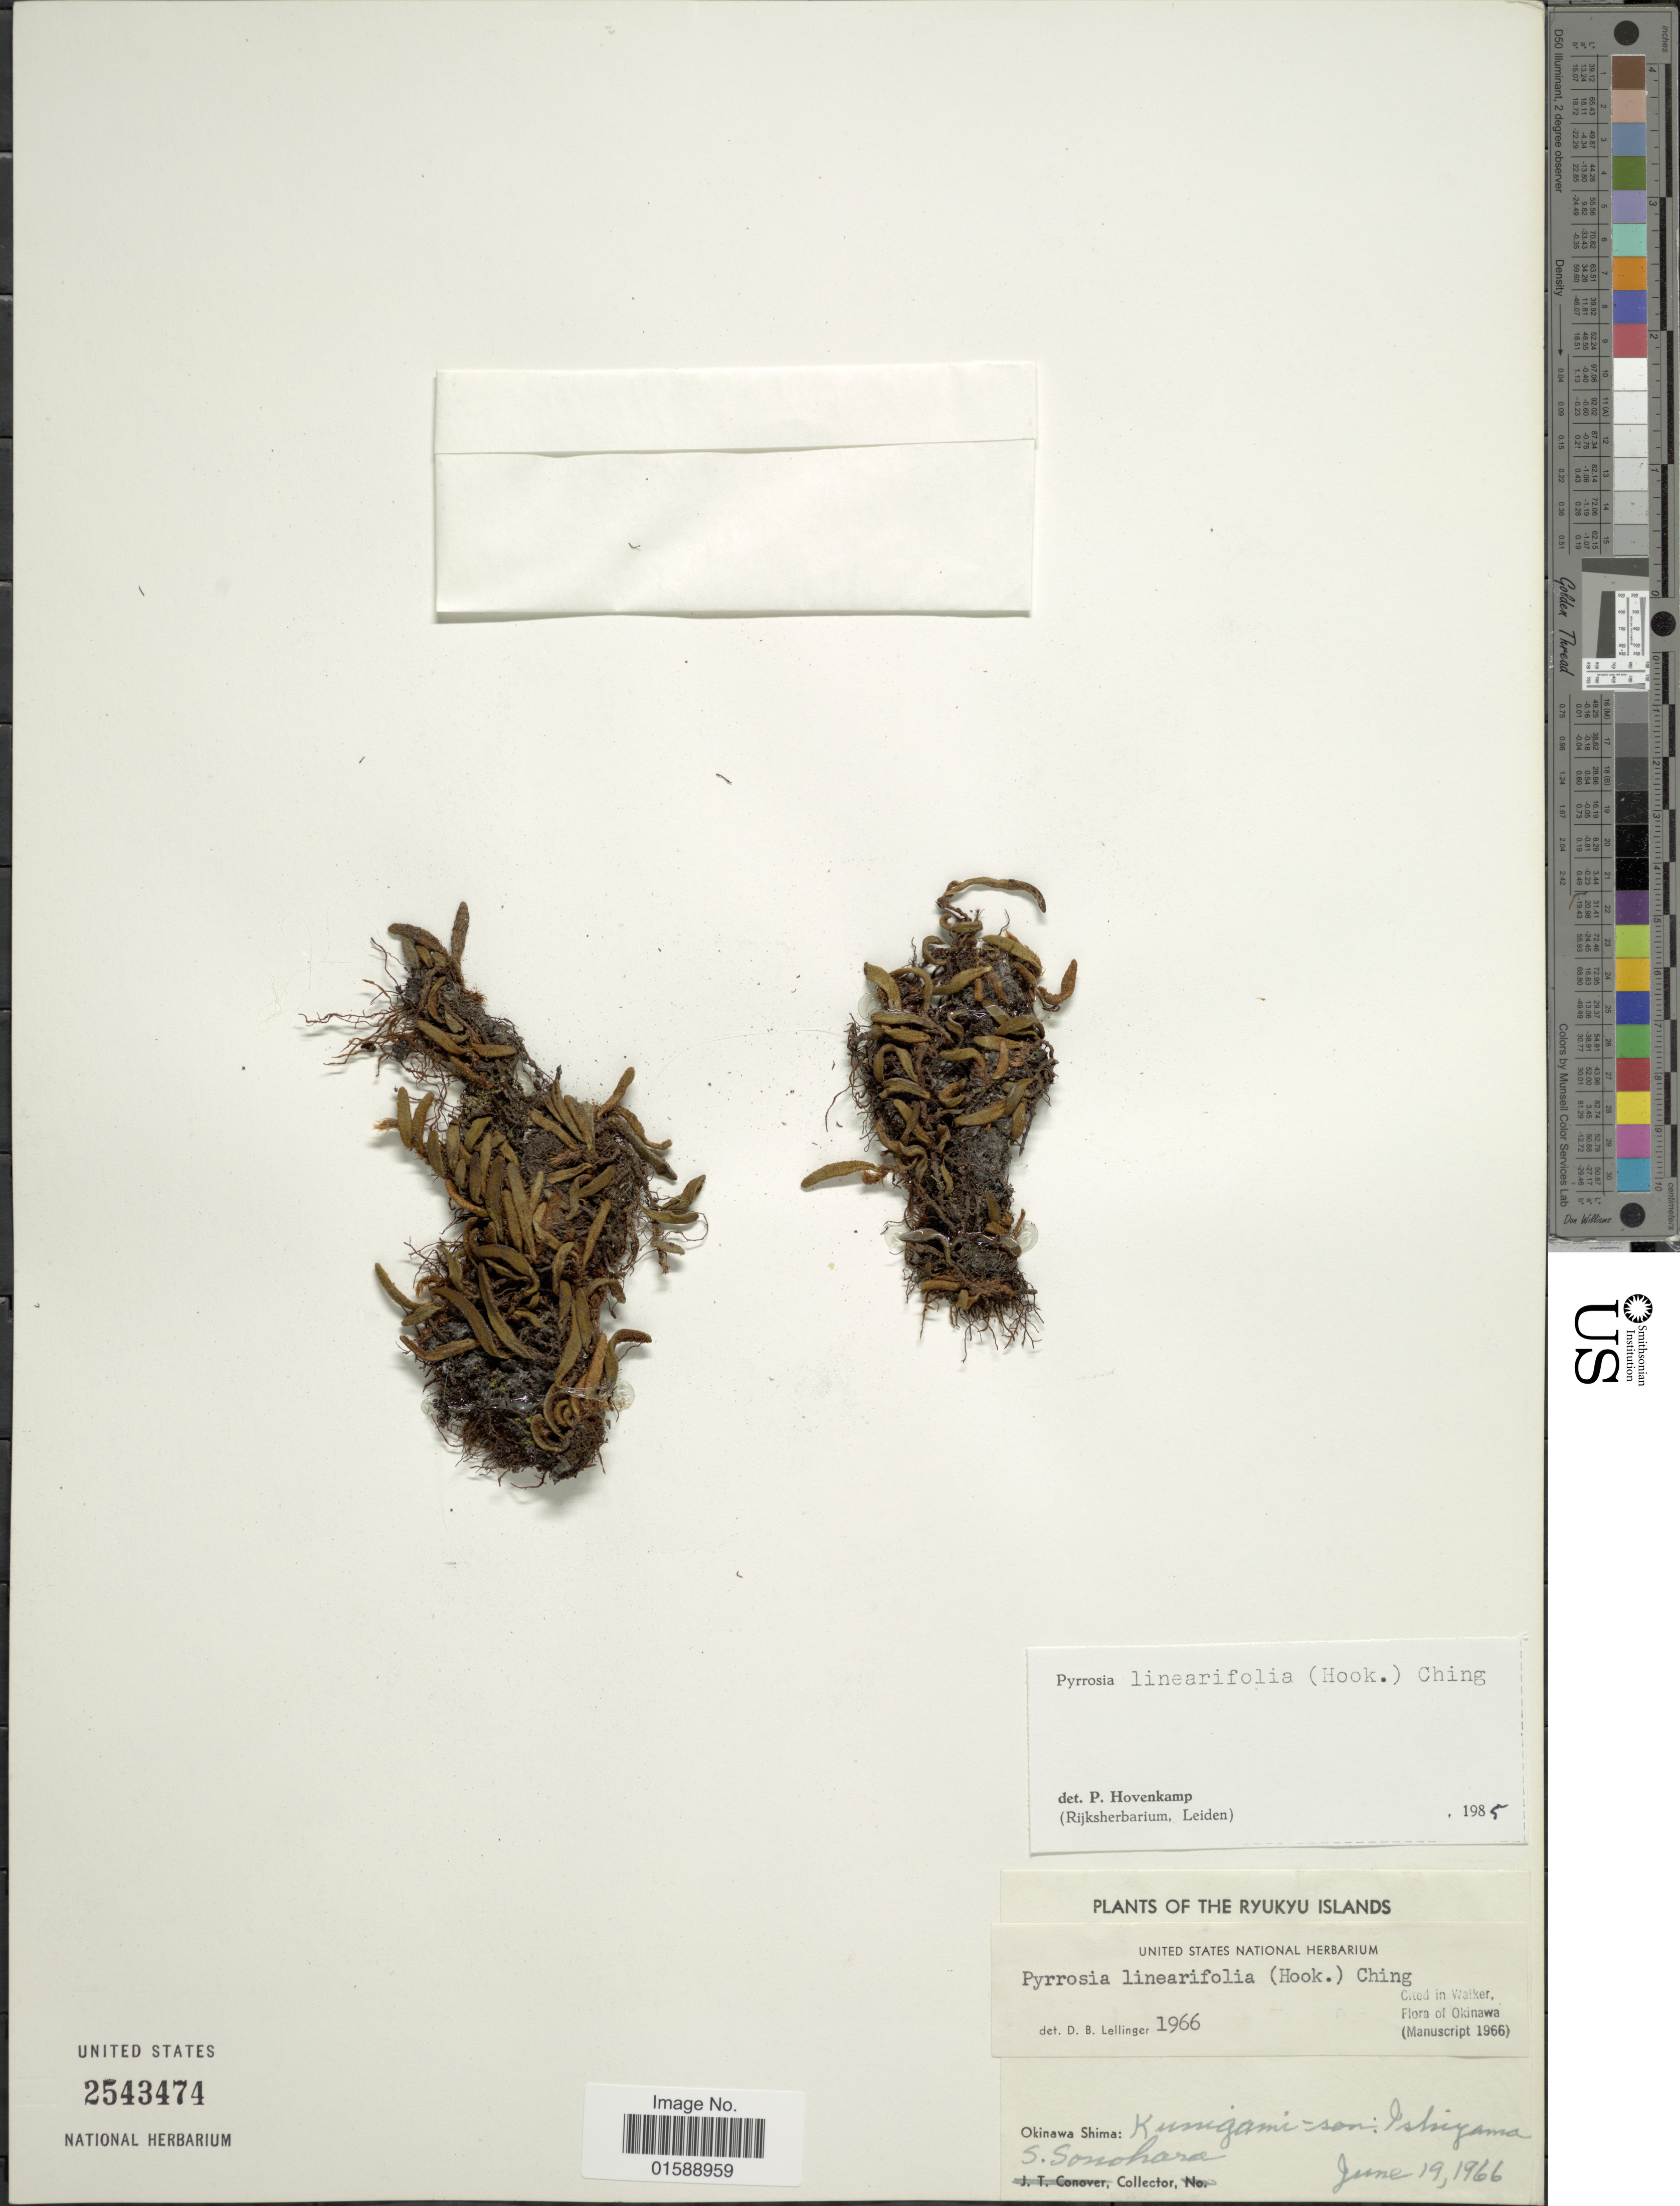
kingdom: Plantae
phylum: Tracheophyta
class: Polypodiopsida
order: Polypodiales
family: Polypodiaceae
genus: Pyrrosia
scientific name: Pyrrosia linearifolia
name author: (Hook.) Ching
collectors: S. Sonohara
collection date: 1966-06-19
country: Japan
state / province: Okinawa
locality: Ryukyu Islands. Okinawa Shima: Kunigami-san: Ishiyama.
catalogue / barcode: US 2543474